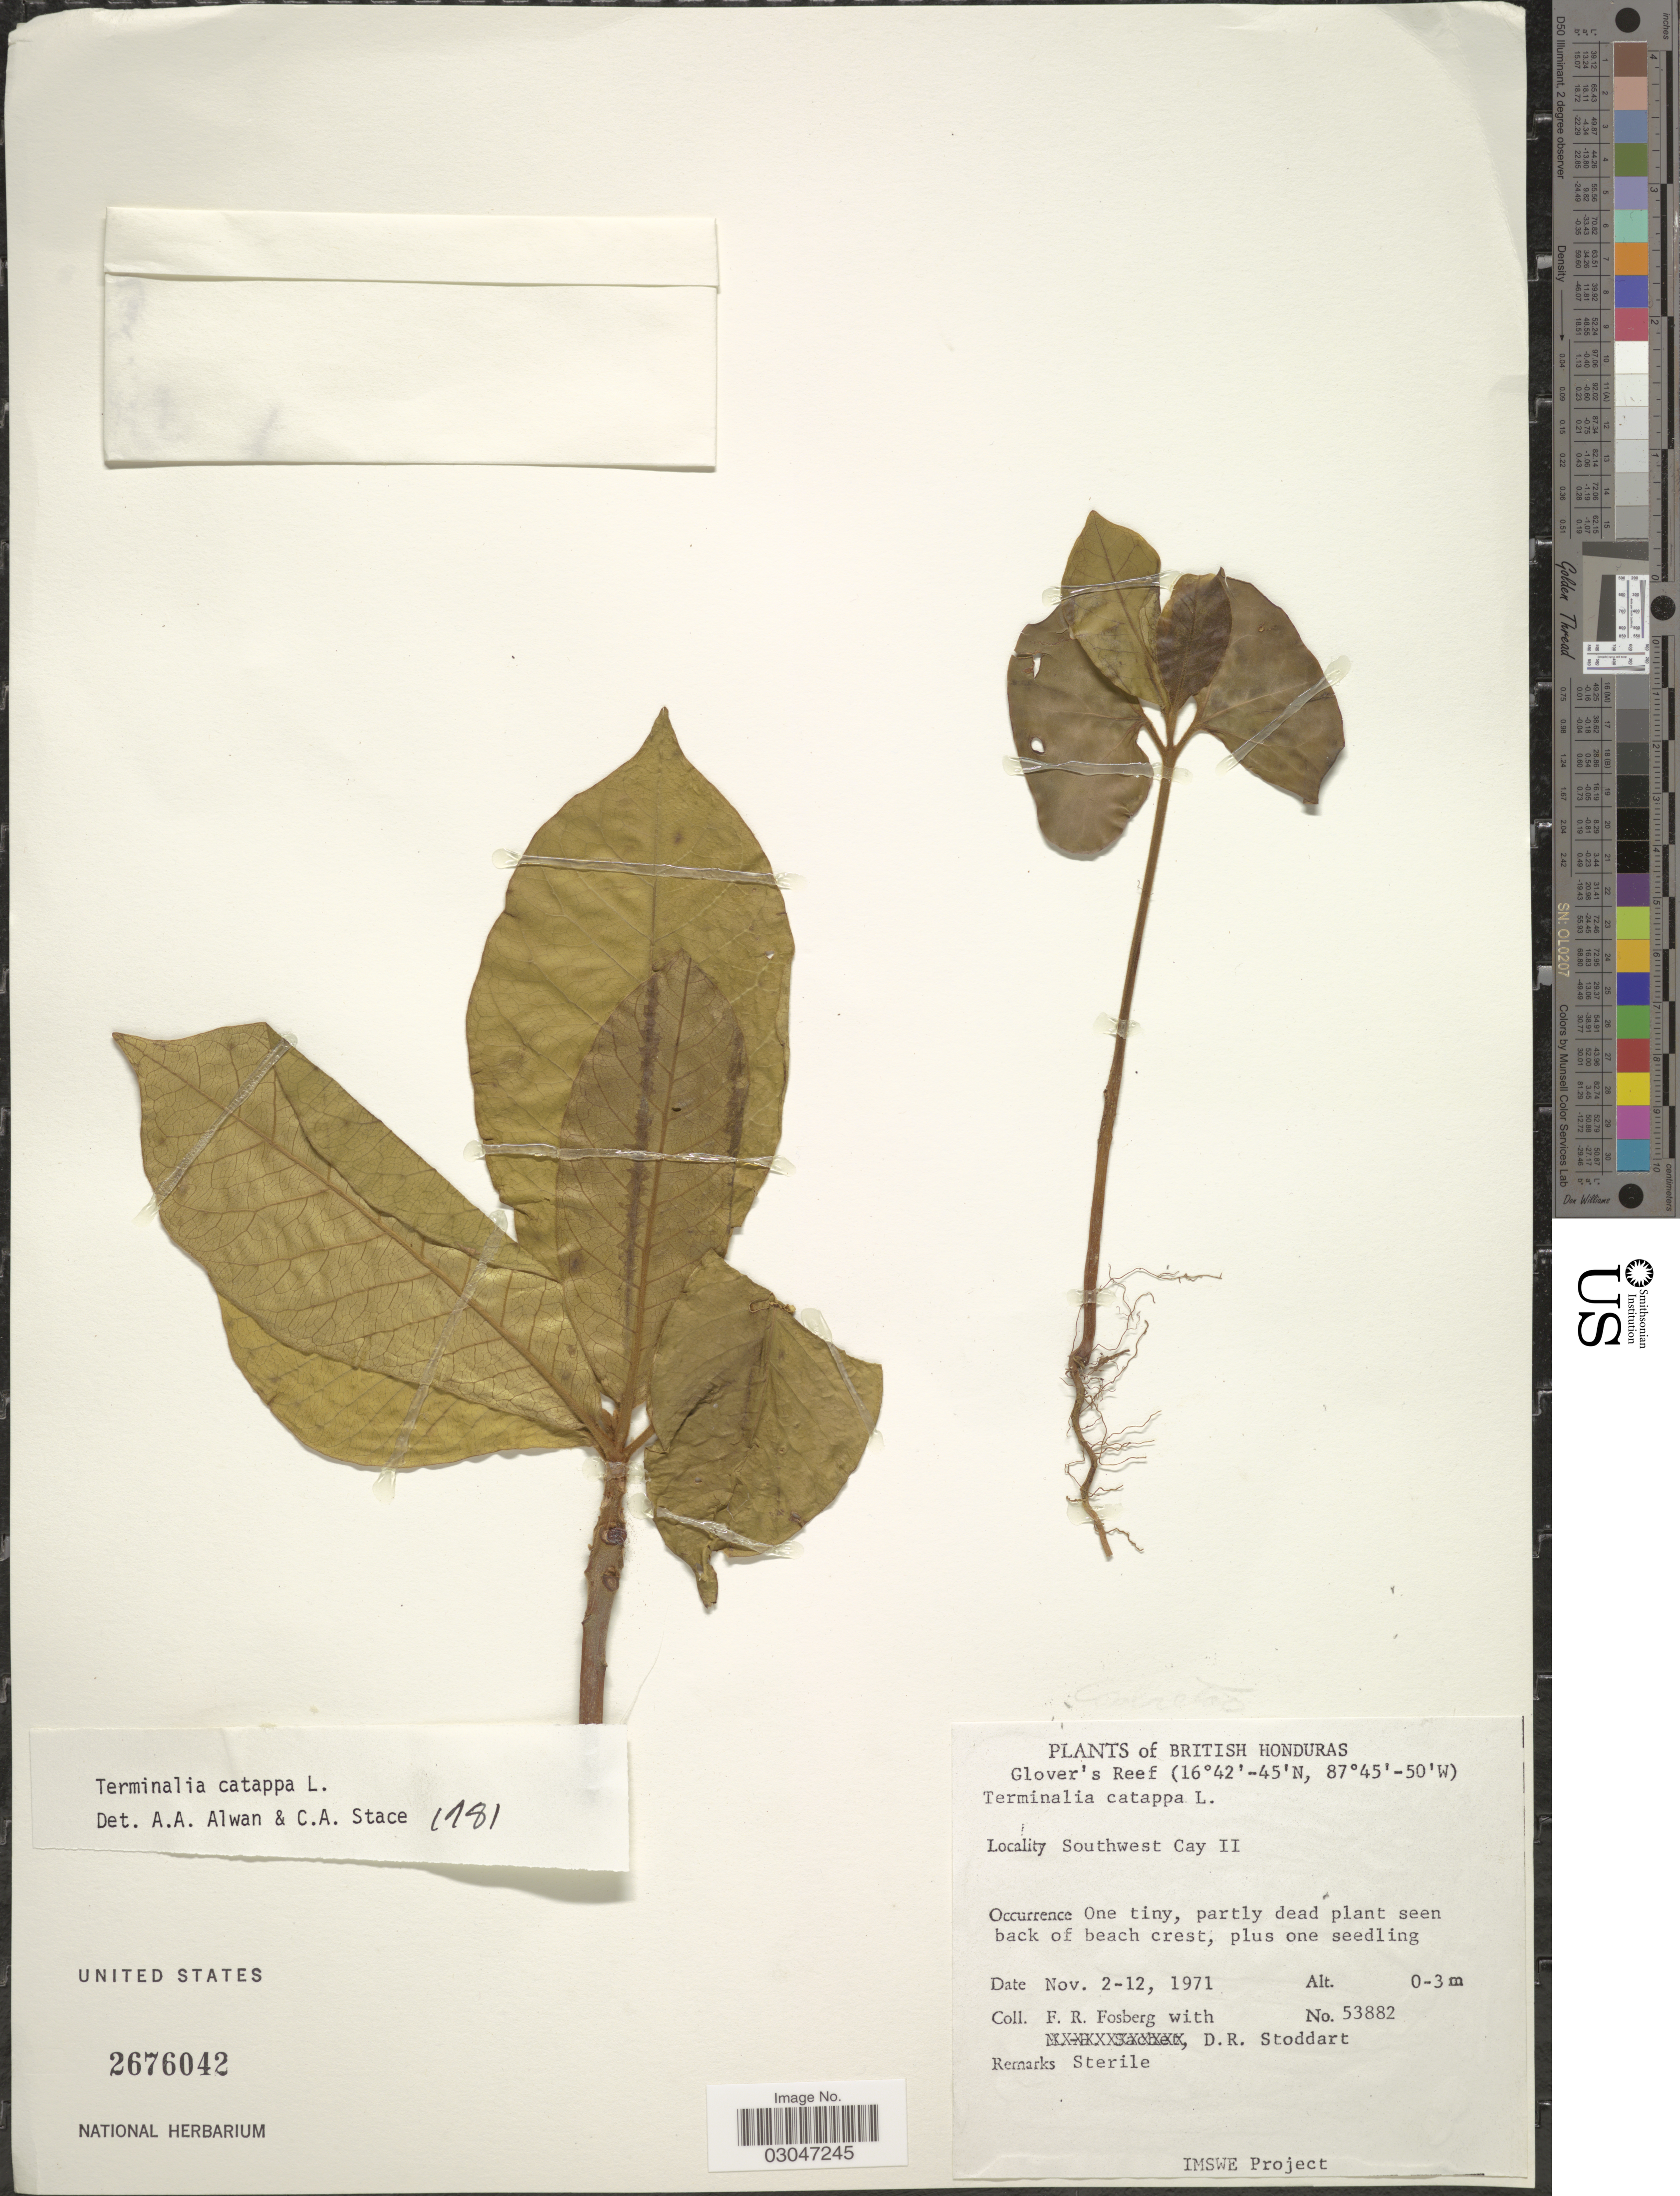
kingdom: Plantae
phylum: Tracheophyta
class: Magnoliopsida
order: Myrtales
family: Combretaceae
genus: Terminalia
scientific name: Terminalia catappa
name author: L.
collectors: F. R. Fosberg & D. R. Stoddart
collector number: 53882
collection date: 1971-11-02/1971-11-12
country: Belize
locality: British Honduras, Glover's Reef. Southwest Cay II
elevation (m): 0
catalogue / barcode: US 2676042